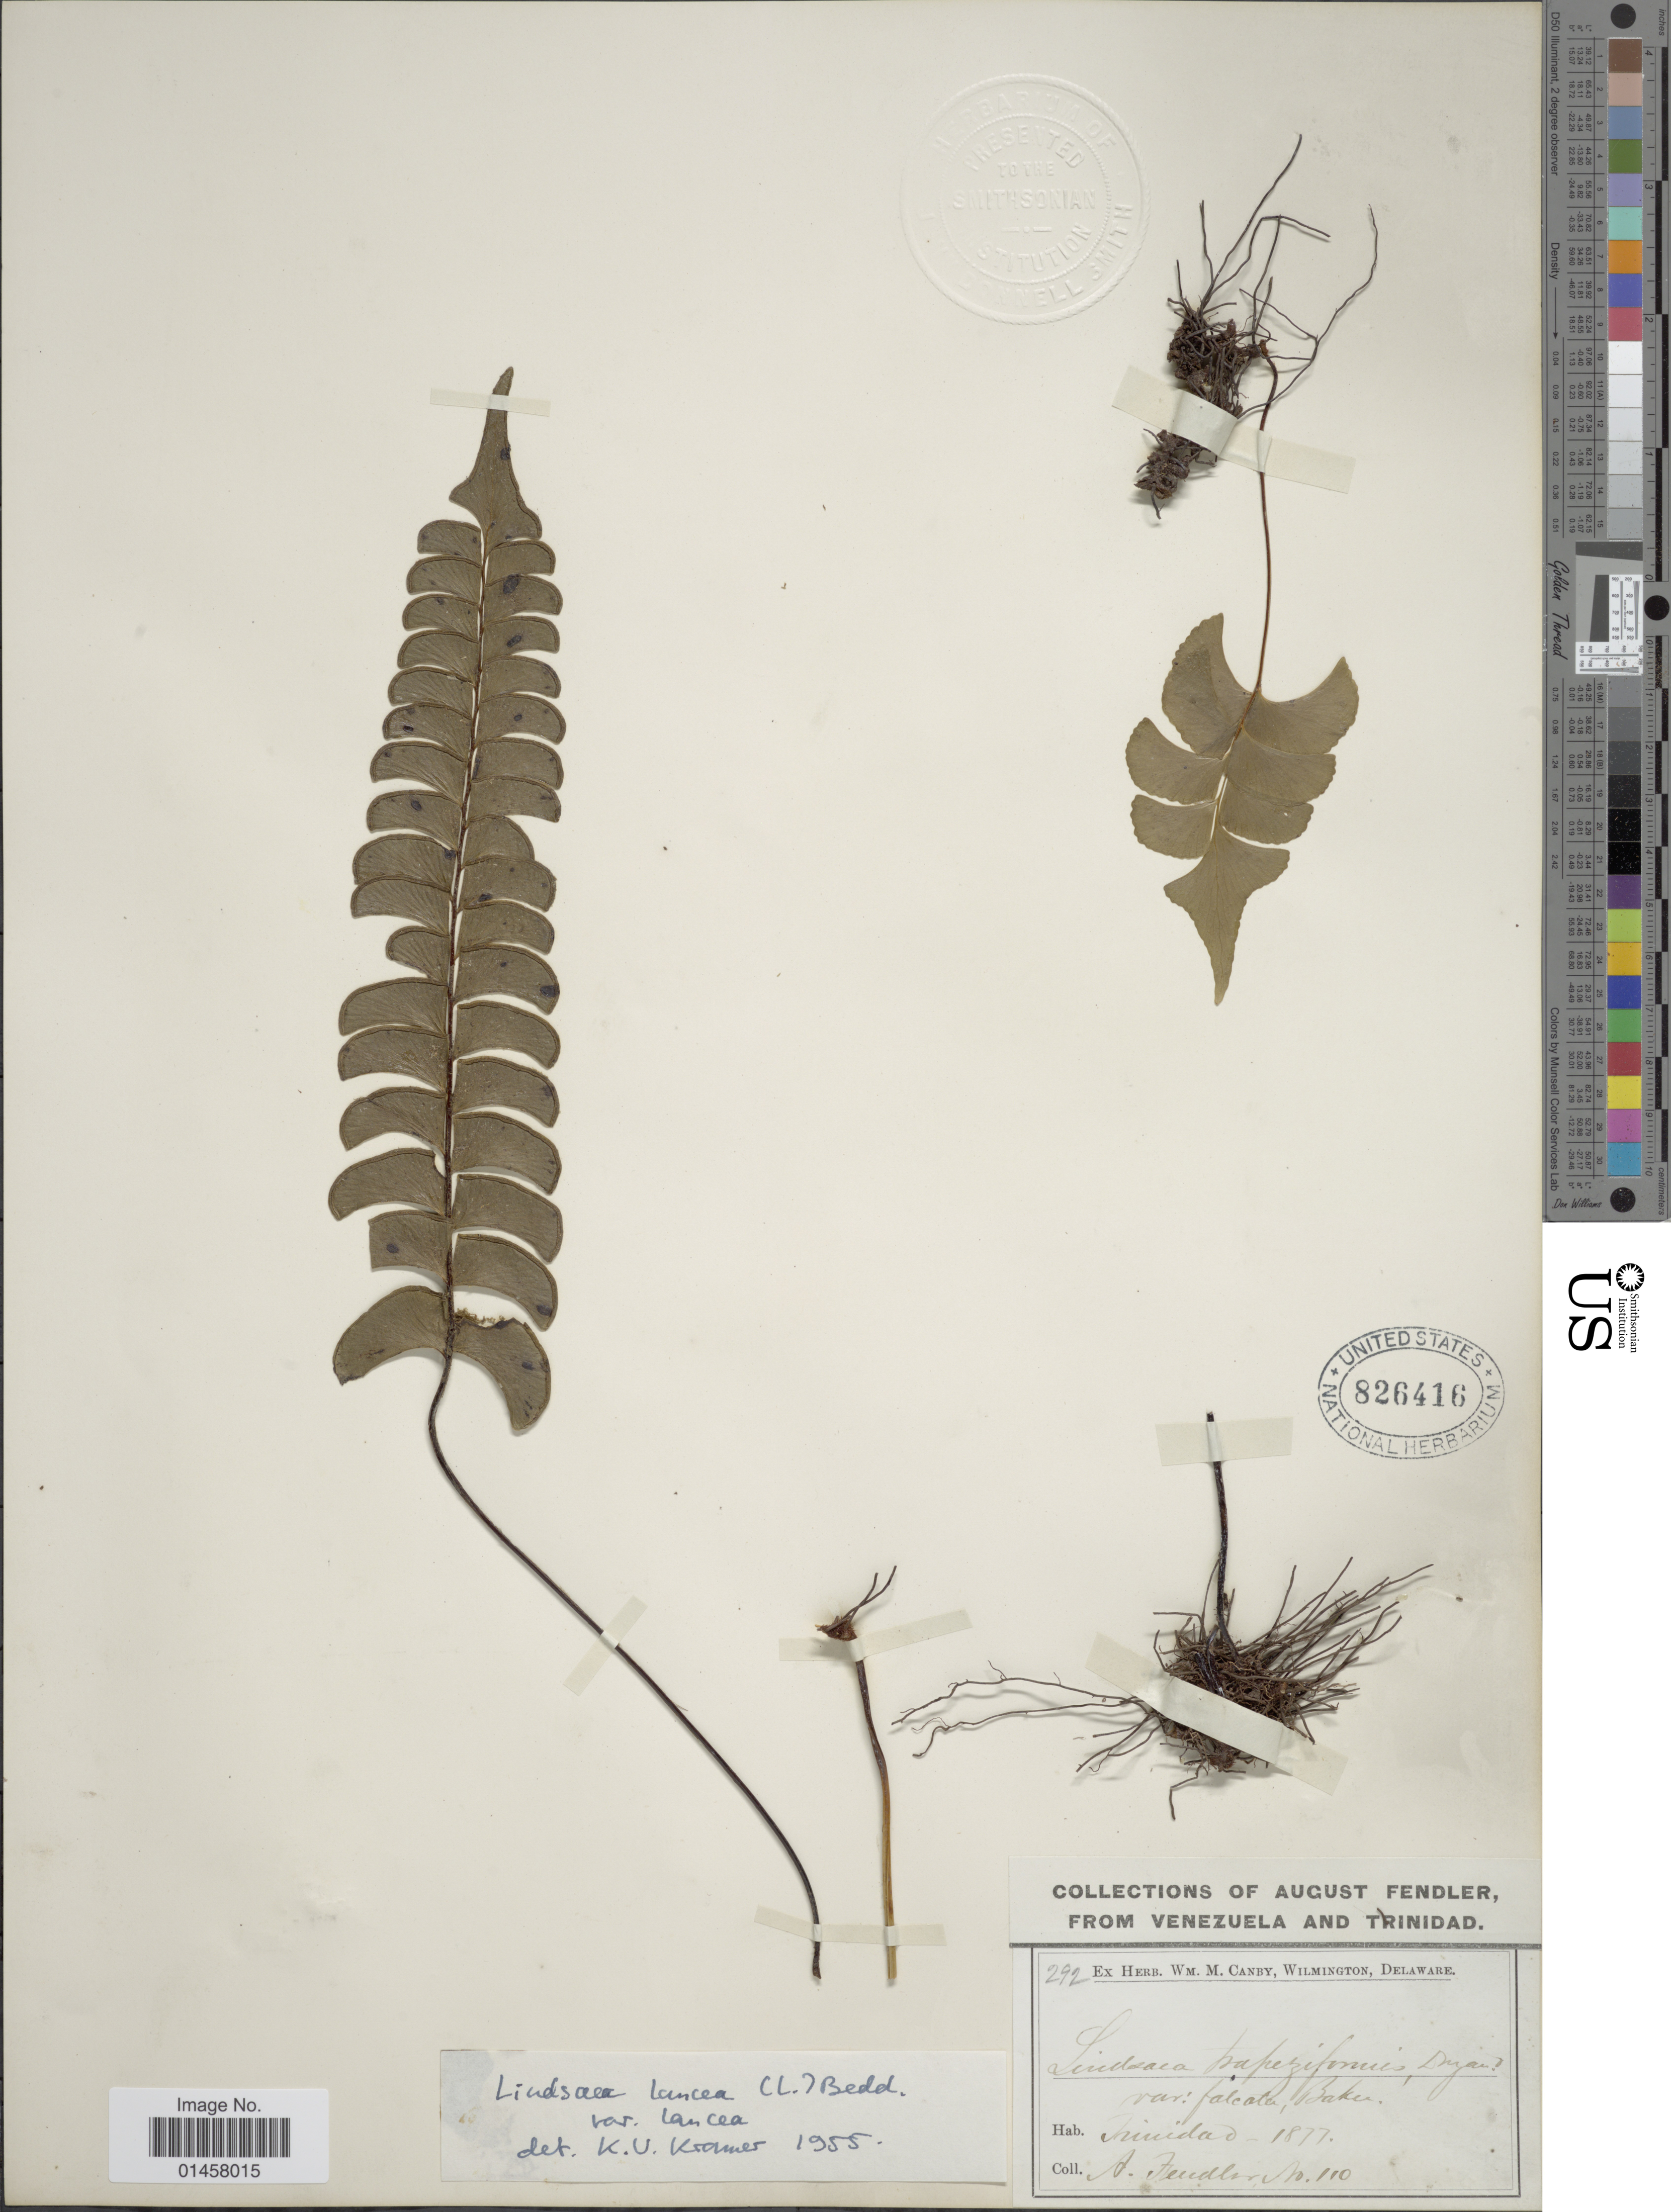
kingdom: Plantae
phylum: Tracheophyta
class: Polypodiopsida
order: Polypodiales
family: Lindsaeaceae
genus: Lindsaea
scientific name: Lindsaea lancea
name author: (L.) Bedd.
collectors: A. Fendler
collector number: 110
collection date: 1877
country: Trinidad and Tobago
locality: Trinidad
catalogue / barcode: US 826416